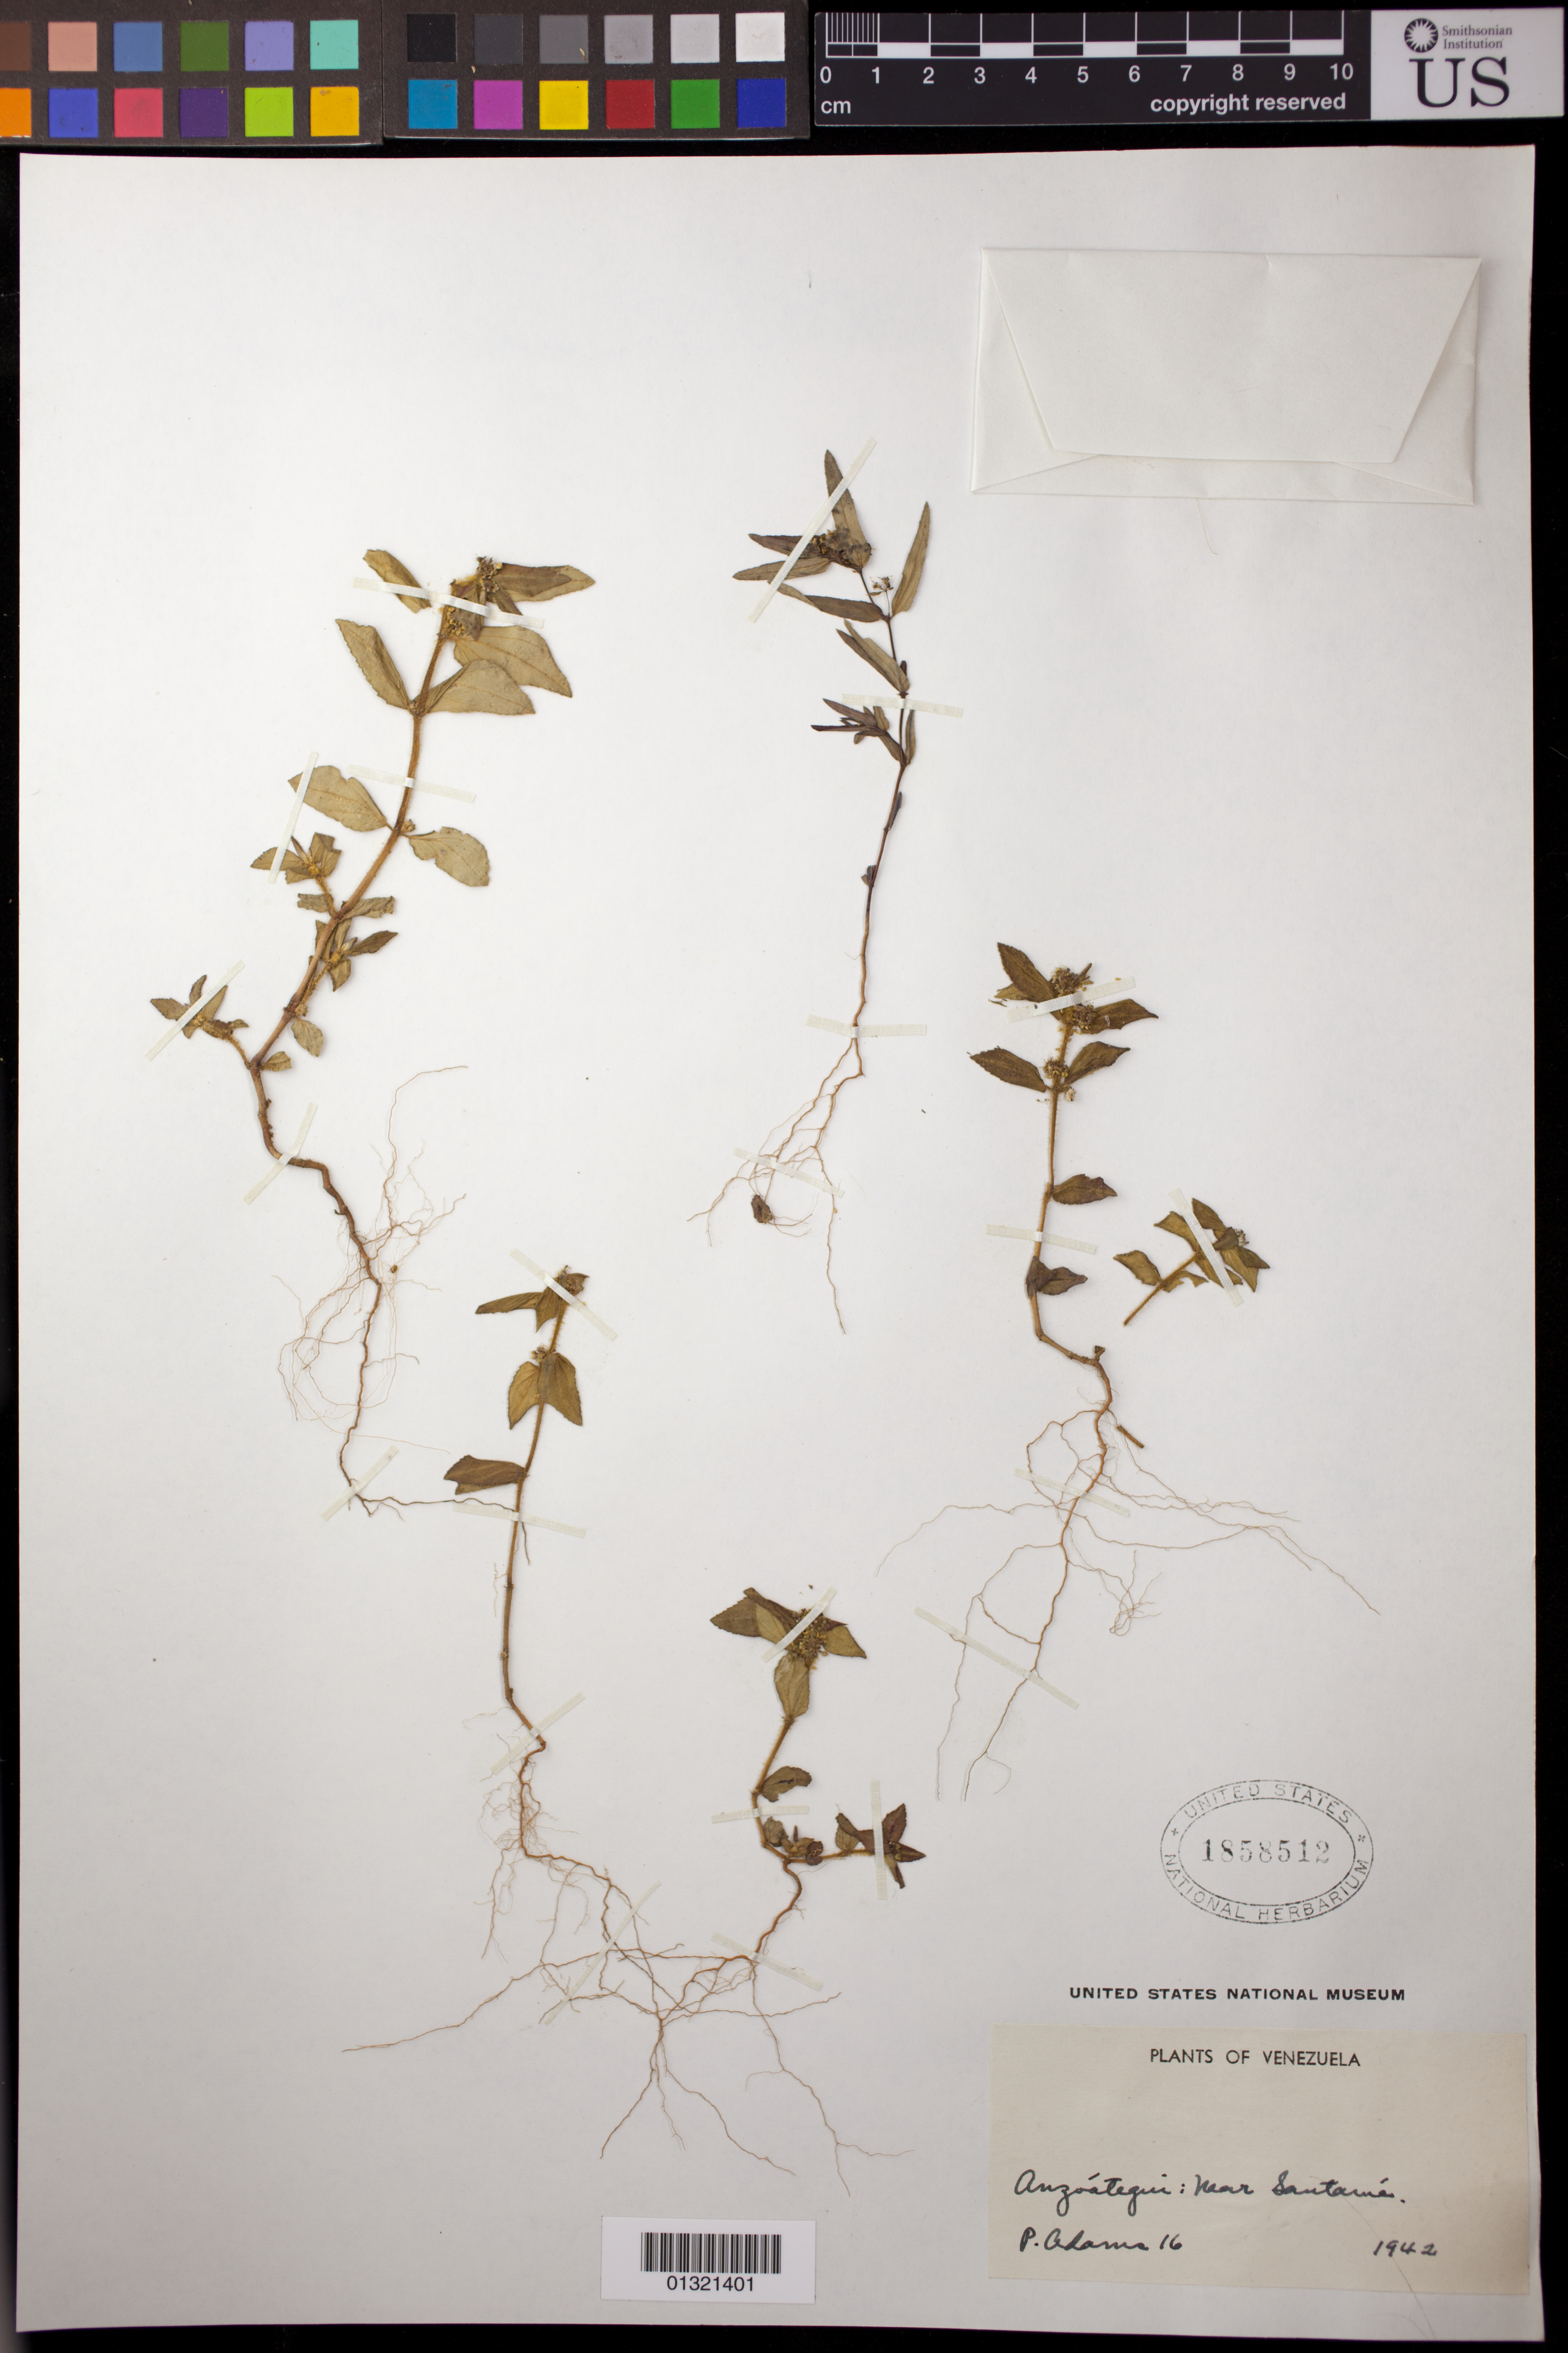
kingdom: Plantae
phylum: Tracheophyta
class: Magnoliopsida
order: Malpighiales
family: Euphorbiaceae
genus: Euphorbia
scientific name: Euphorbia hirta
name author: L.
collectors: P. Adams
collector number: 16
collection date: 1942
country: Venezuela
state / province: Anzoategui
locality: Near Santomé [San Tomé]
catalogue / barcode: US 1858512